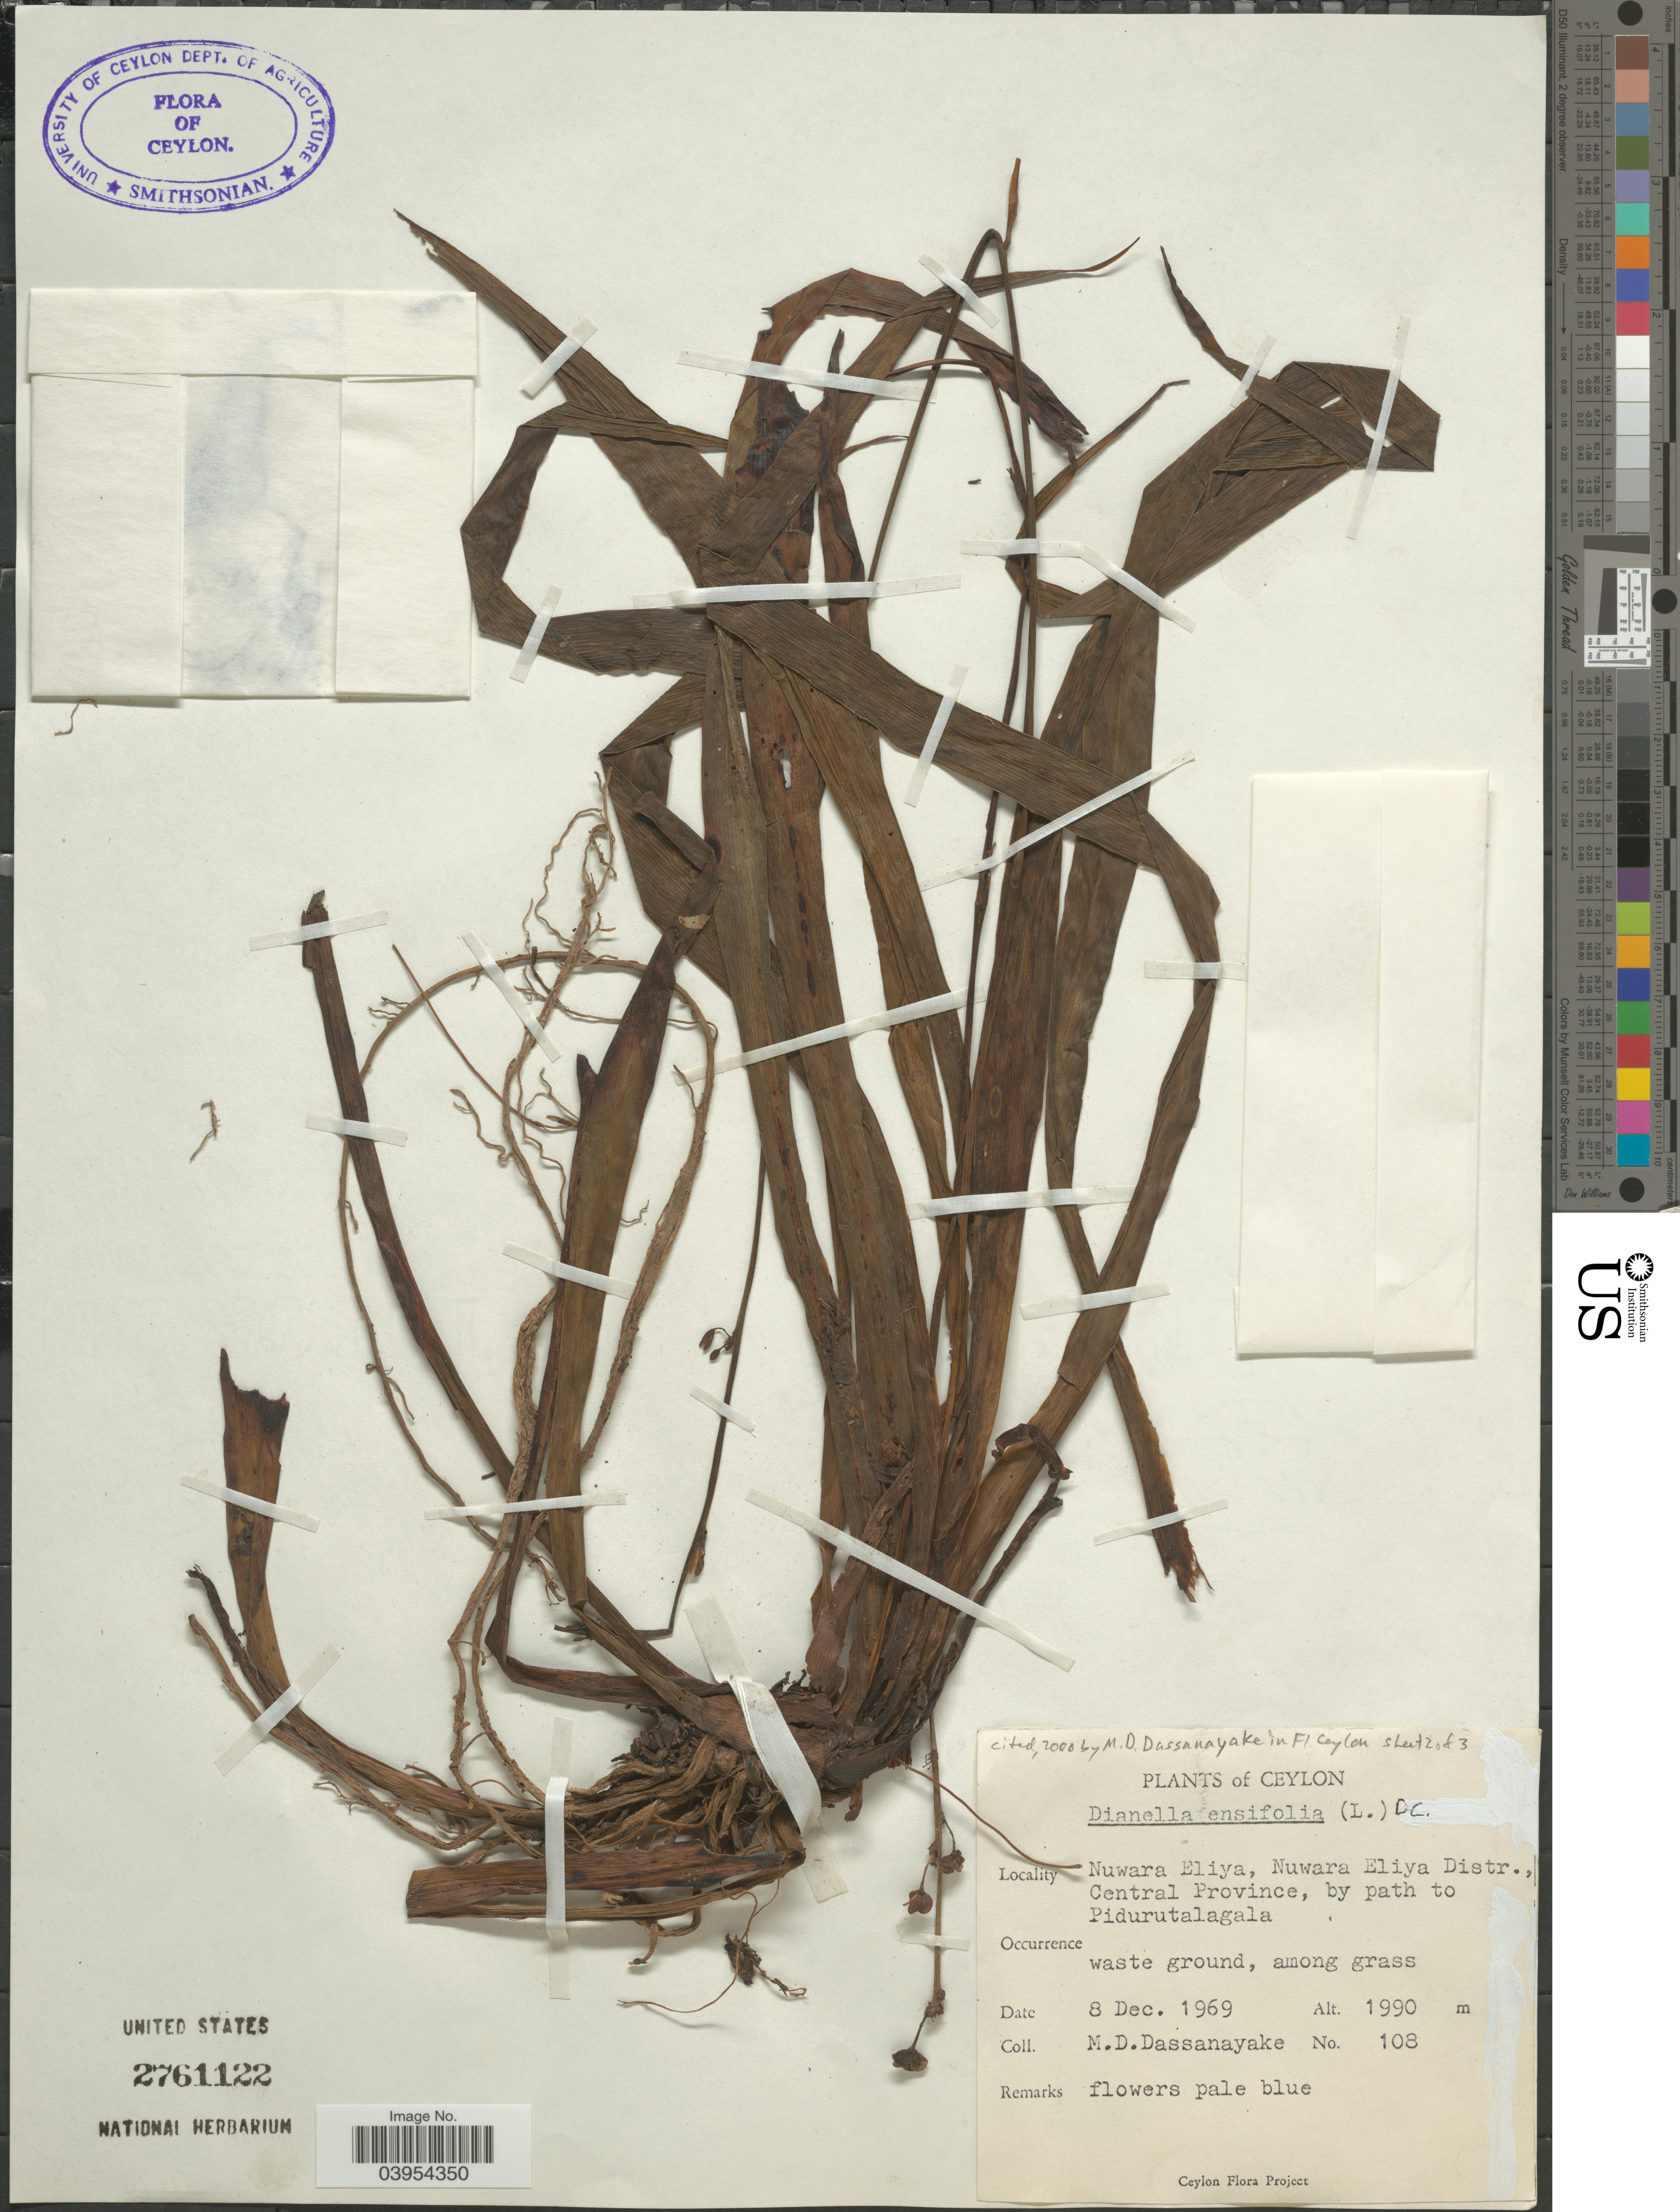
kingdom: Plantae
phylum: Tracheophyta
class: Liliopsida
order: Asparagales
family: Asphodelaceae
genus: Dianella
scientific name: Dianella ensifolia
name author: (L.) DC.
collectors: M. D. Dassanayake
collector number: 108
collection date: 1969-12-08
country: Sri Lanka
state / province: Central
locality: Ceylon. Nuwara Eliya, Nuwara Eliya Distr., by path to Pidurutalagala.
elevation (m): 1990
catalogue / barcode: US 2761122